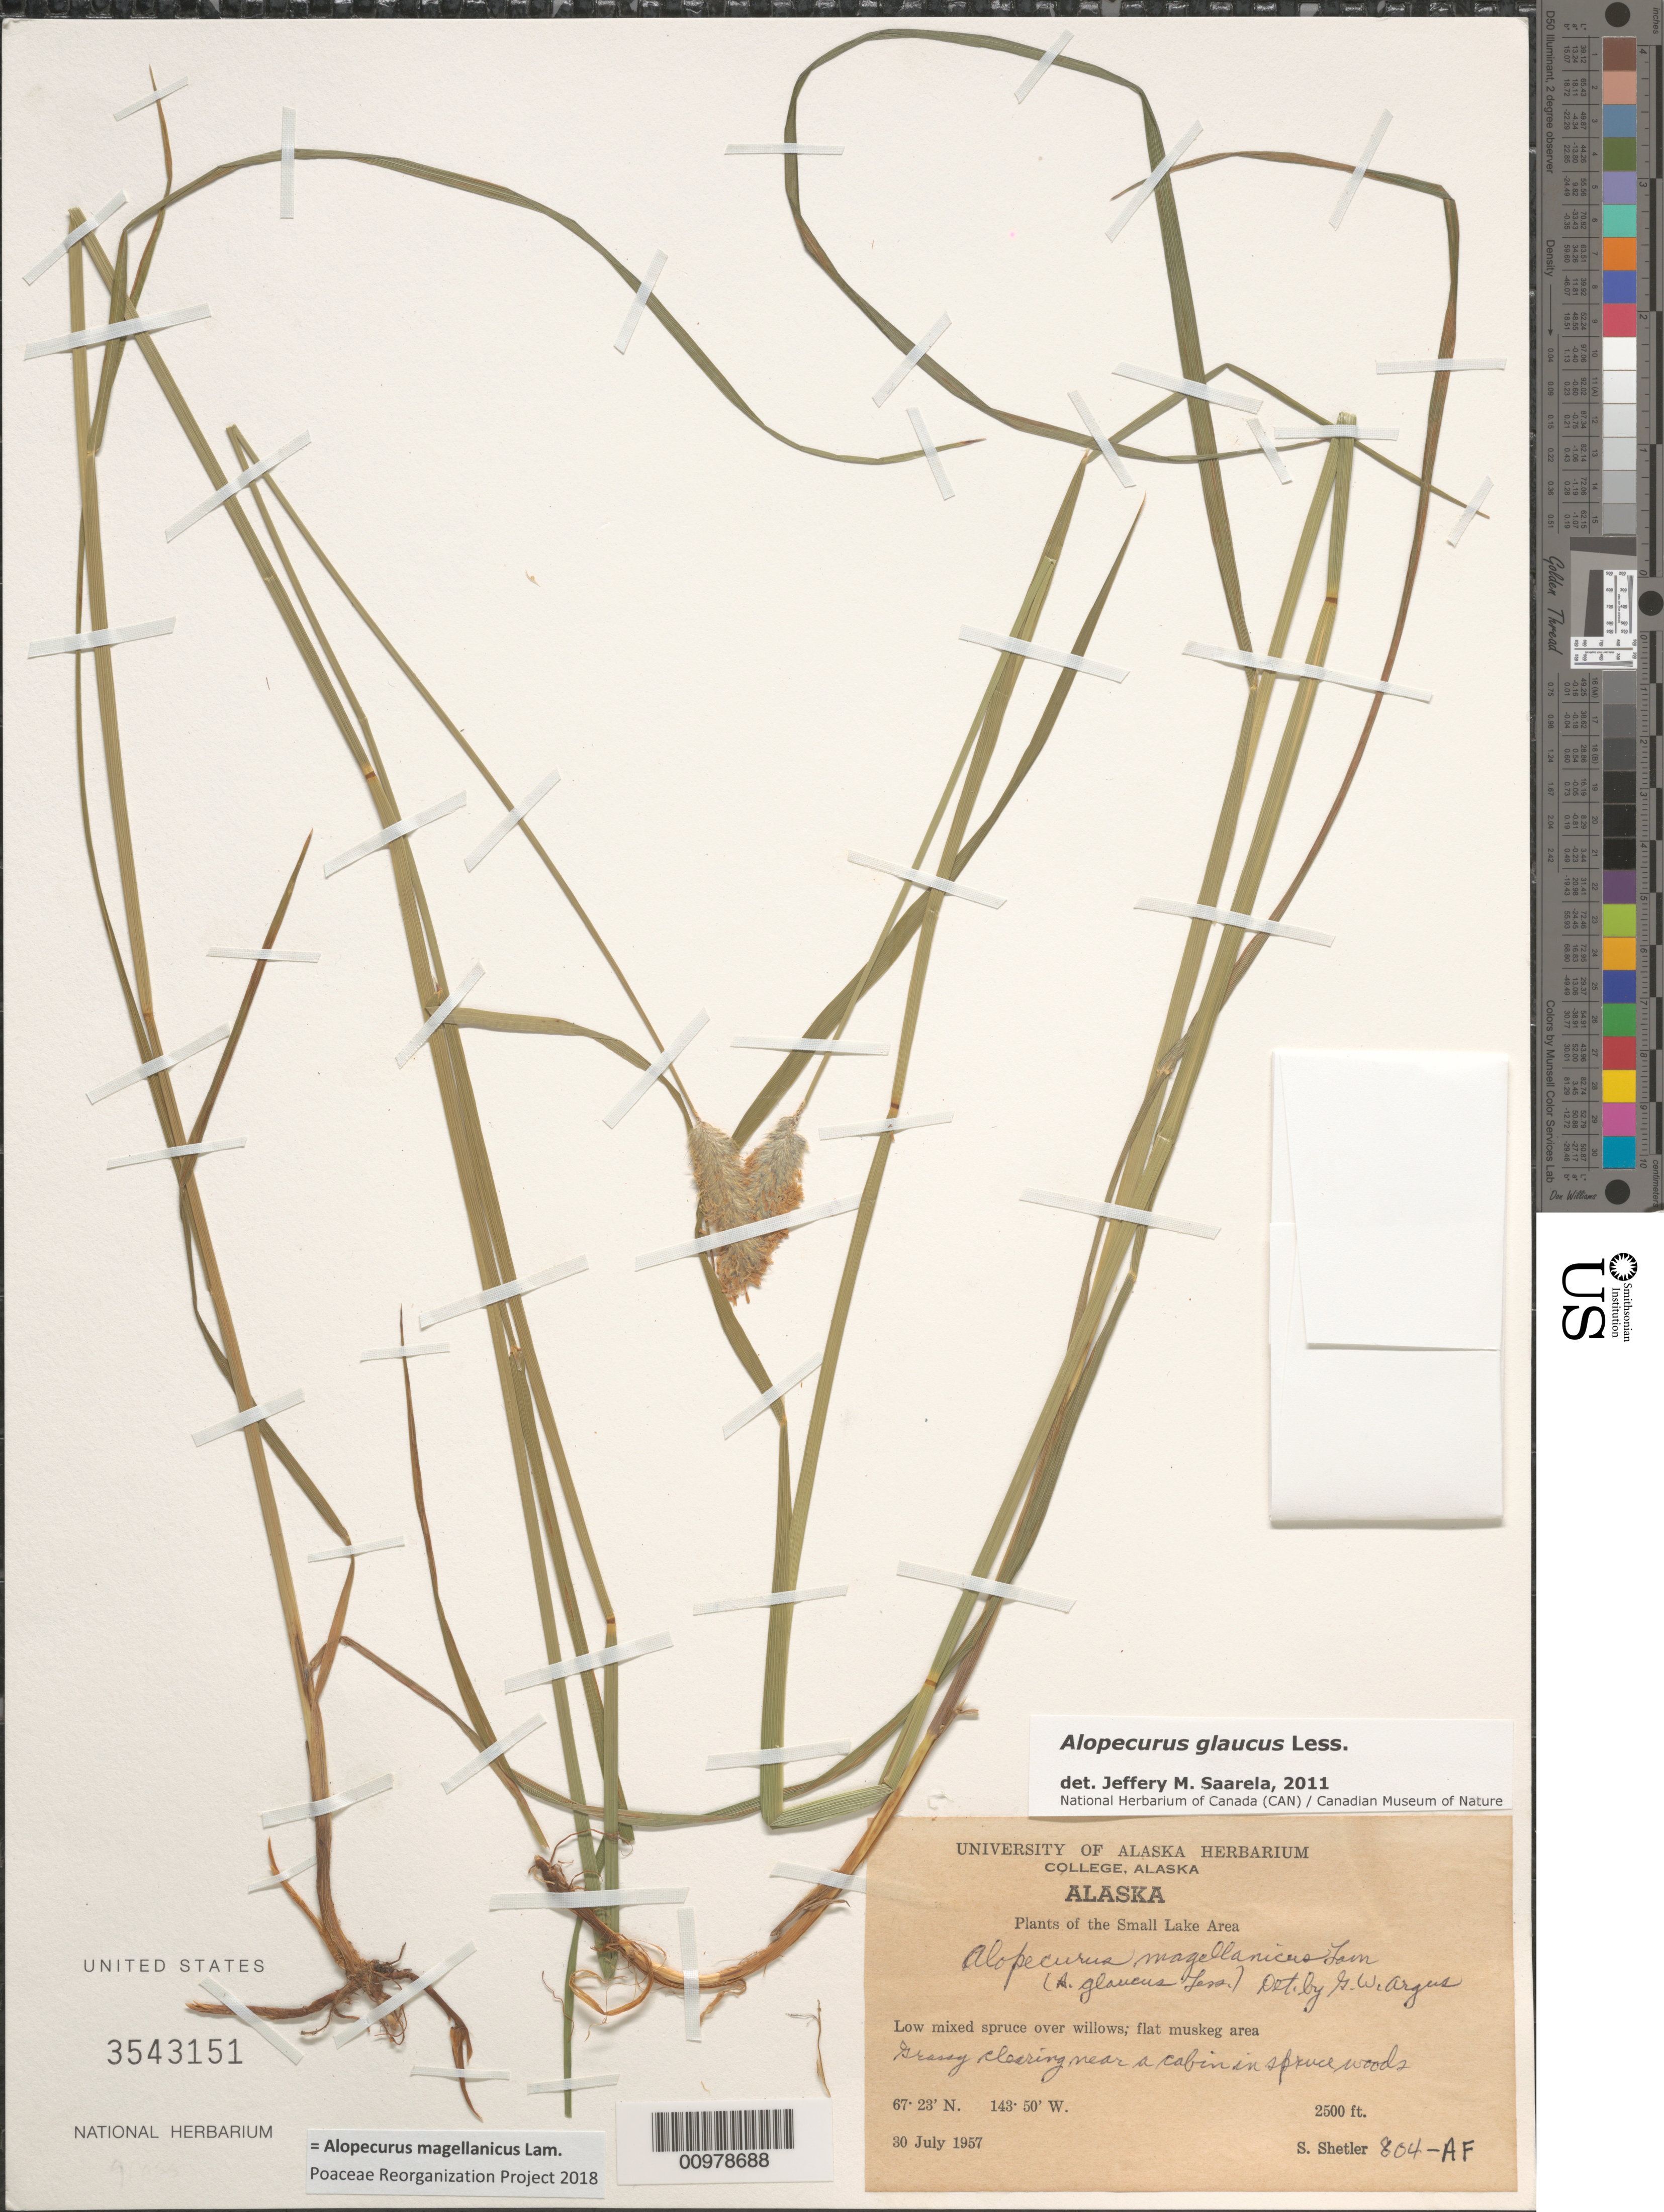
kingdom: Plantae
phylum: Tracheophyta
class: Liliopsida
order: Poales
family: Poaceae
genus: Alopecurus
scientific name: Alopecurus magellanicus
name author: Lam.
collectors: S. Shetler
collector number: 804-AF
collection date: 1957-07-30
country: United States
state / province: Alaska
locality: The Small Lake Area. Grassy clearing near a cabin in spruce woods.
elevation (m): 762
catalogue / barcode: US 3543151